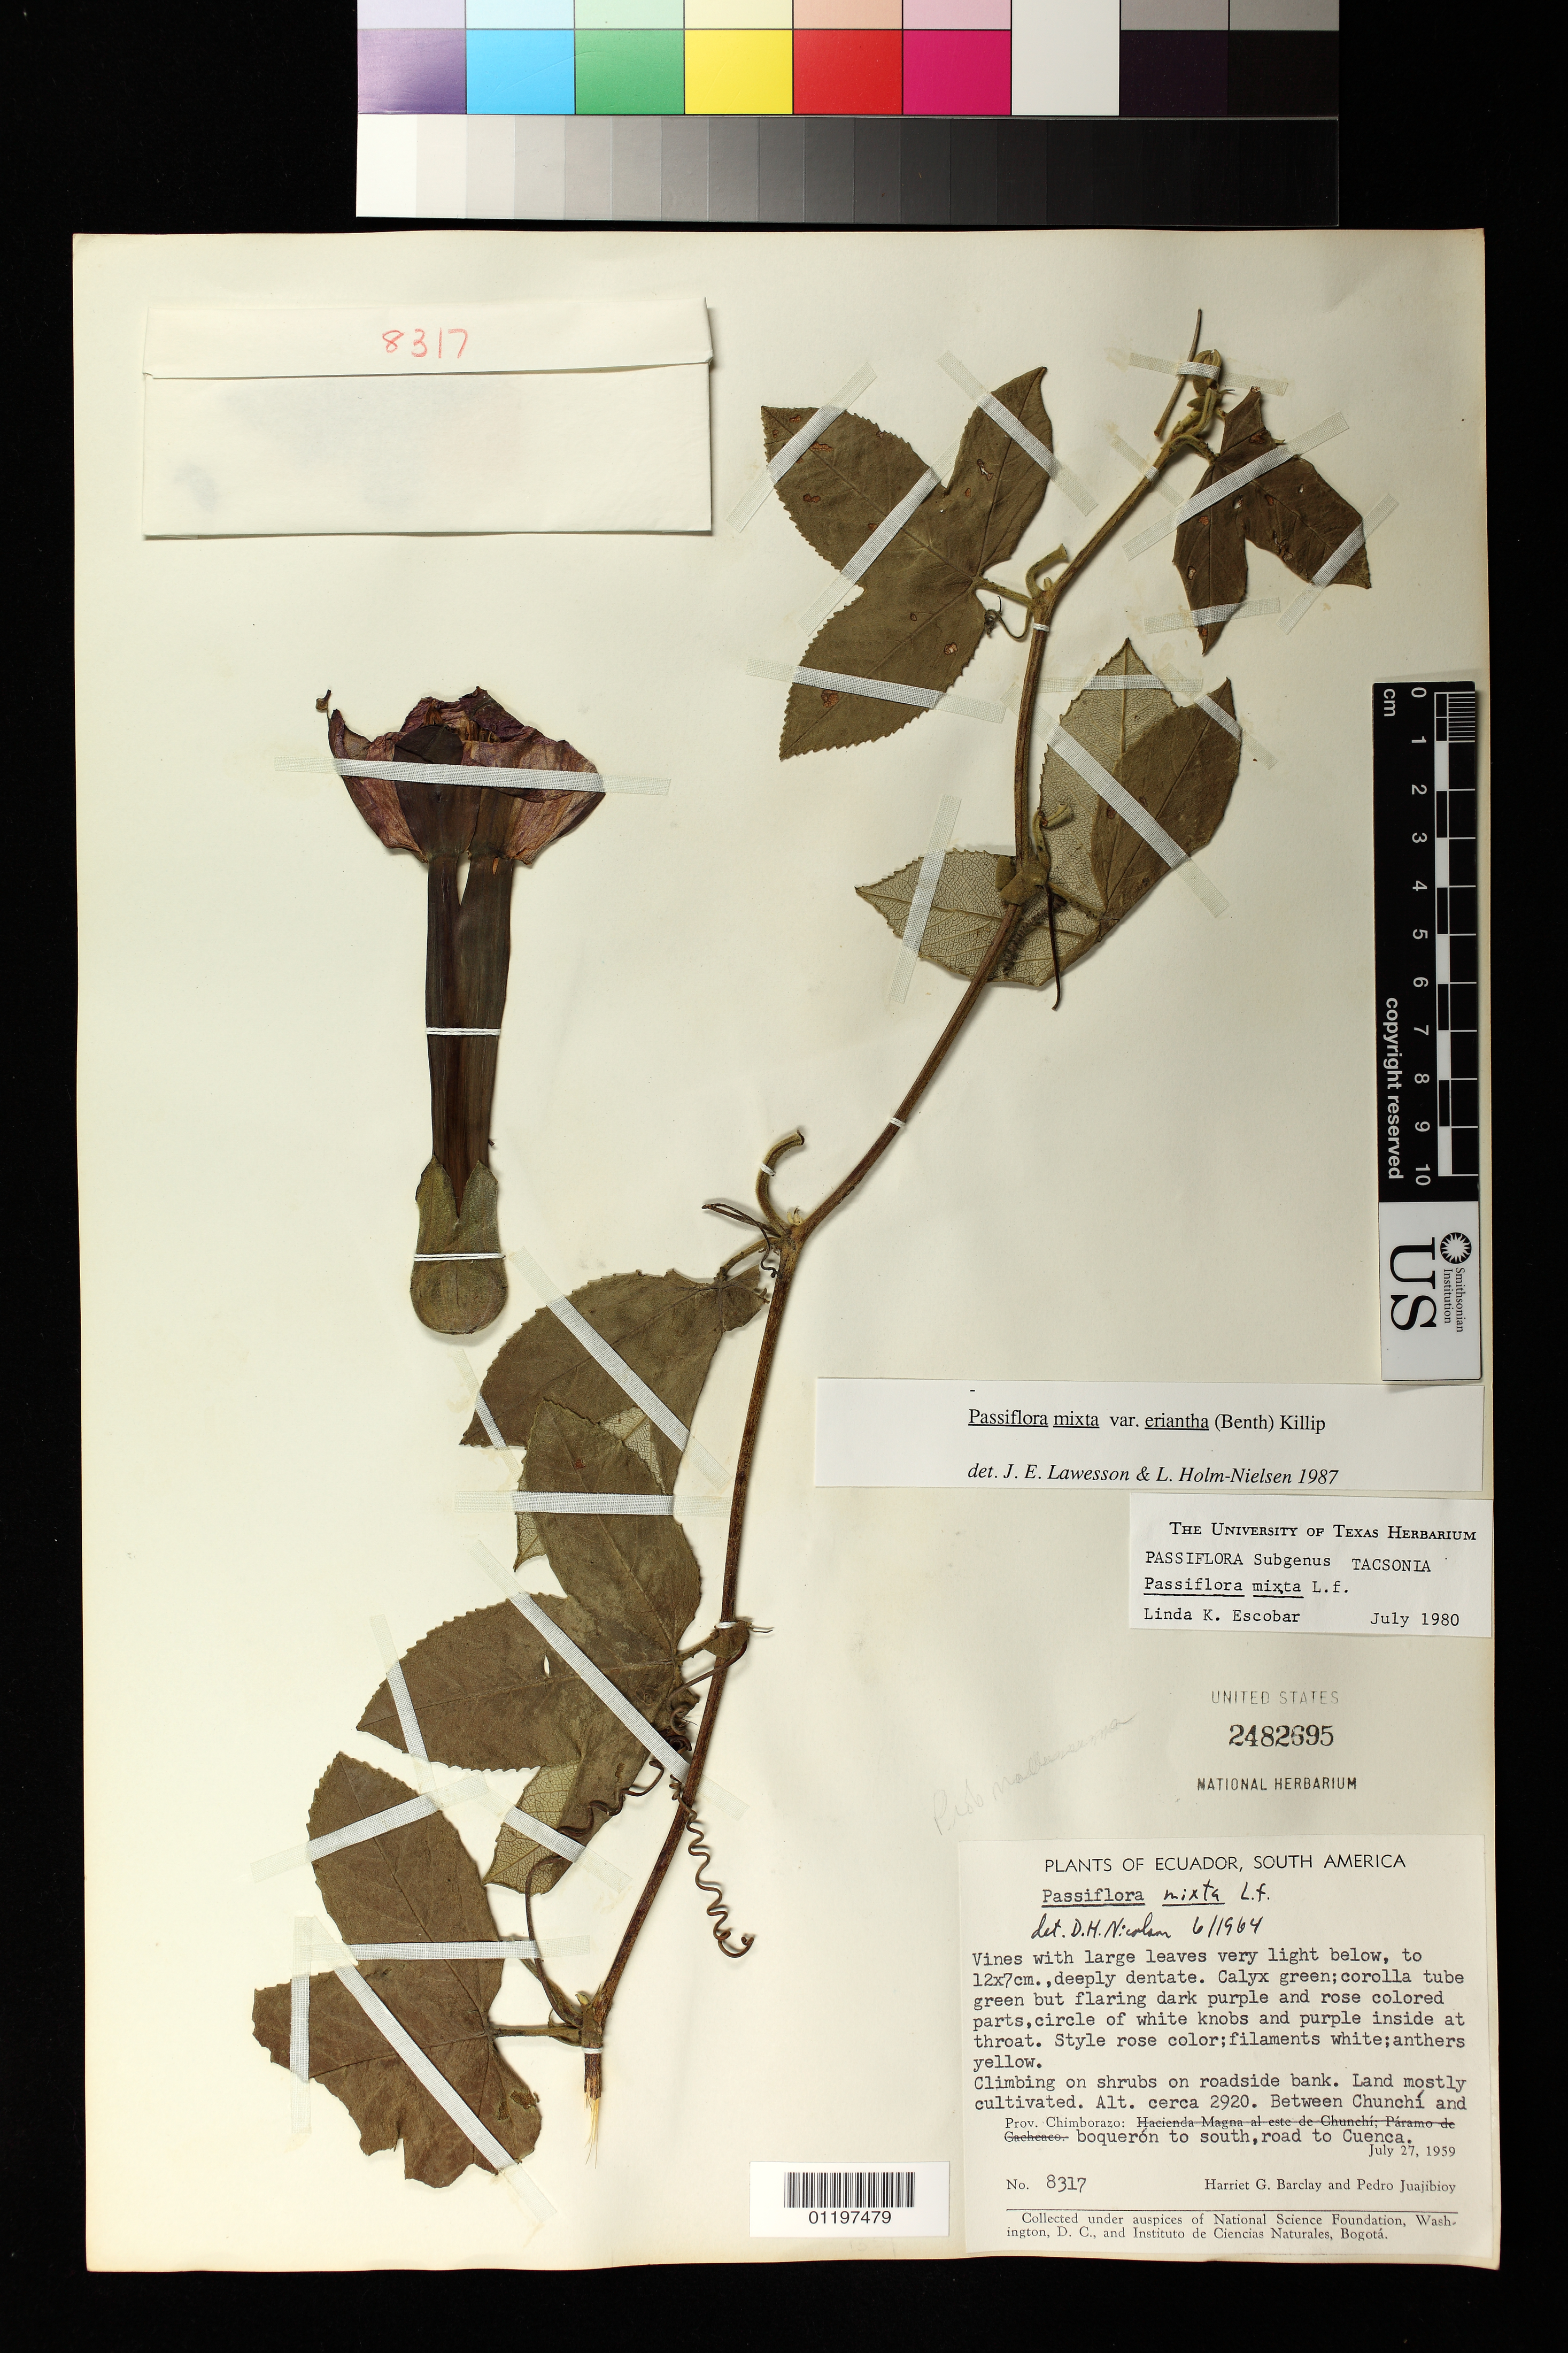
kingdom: Plantae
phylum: Tracheophyta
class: Magnoliopsida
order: Malpighiales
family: Passifloraceae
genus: Passiflora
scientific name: Passiflora eriantha var. mixta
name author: (Benth.) Killip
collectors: H. G. Barclay & P. Juajibioy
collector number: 8317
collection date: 1959-07-27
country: Ecuador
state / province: Chimborazo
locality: Between Chunchí and boquerón to south, road to Cuenca.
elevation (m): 2920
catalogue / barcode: US 2482695